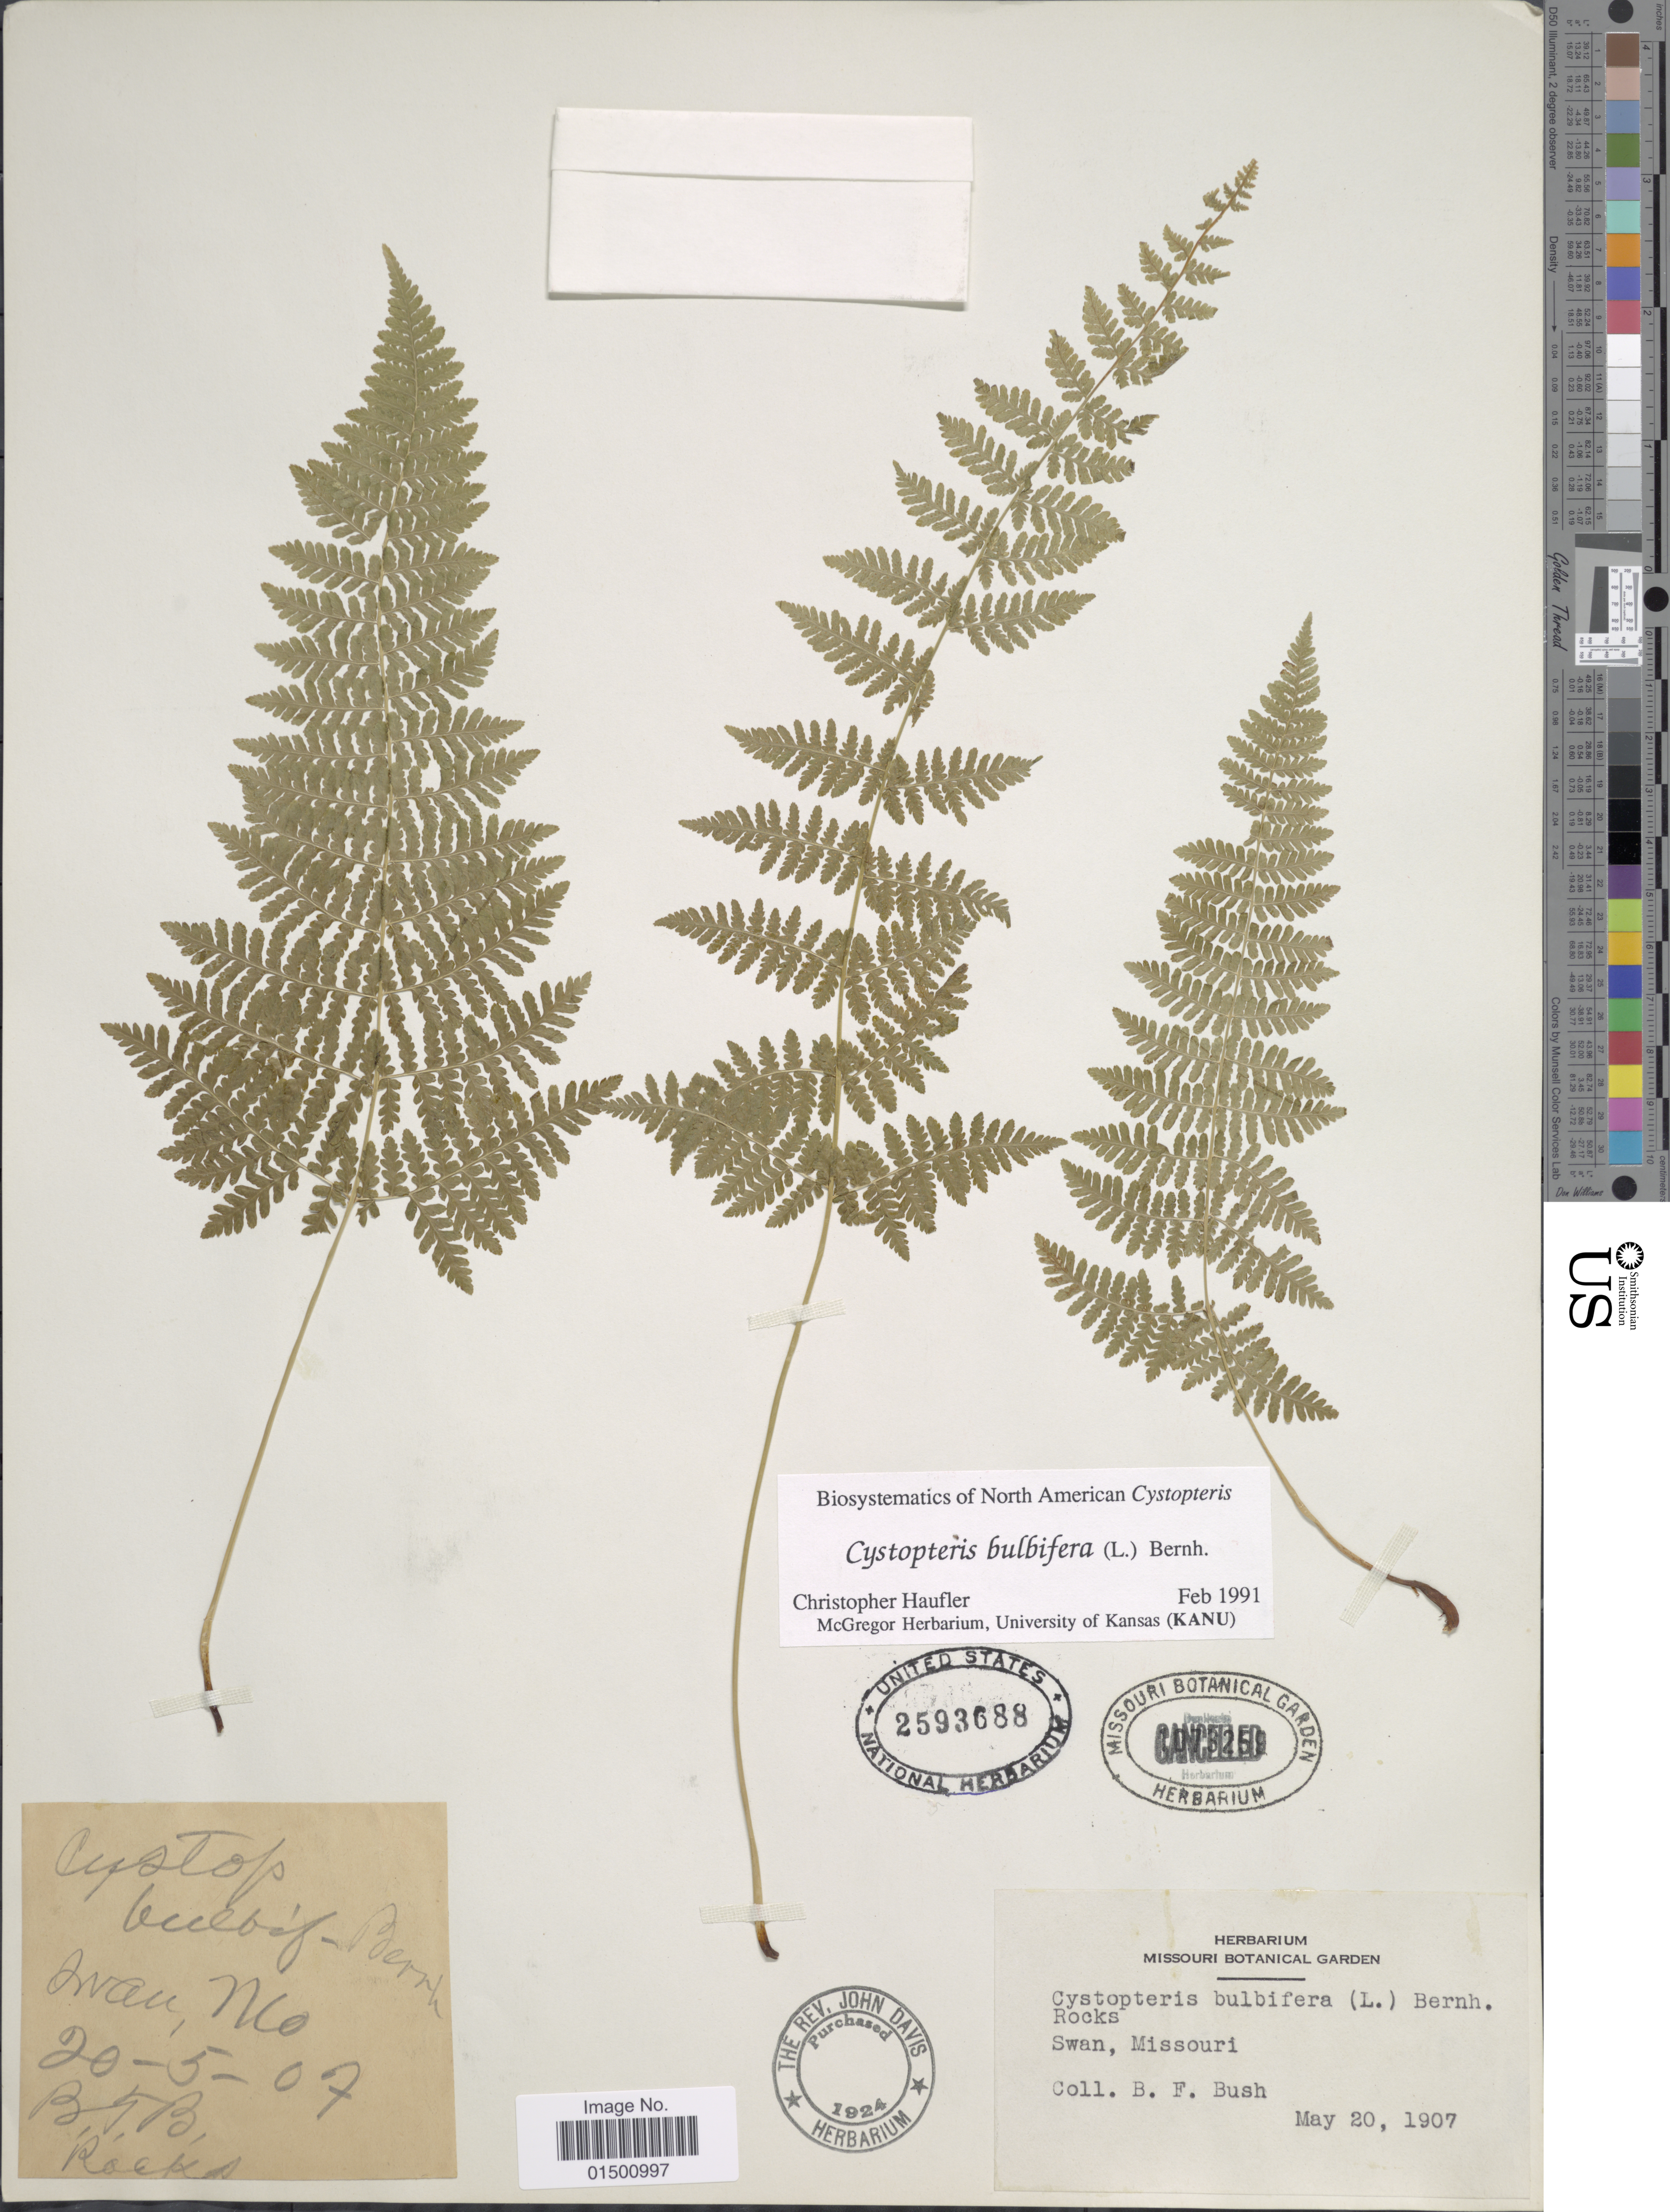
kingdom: Plantae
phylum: Tracheophyta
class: Polypodiopsida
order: Polypodiales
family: Cystopteridaceae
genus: Cystopteris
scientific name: Cystopteris bulbifera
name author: (L.) Bernh.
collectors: B. F. Bush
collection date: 1907-05-20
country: United States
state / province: Missouri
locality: Swan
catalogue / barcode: US 2593688